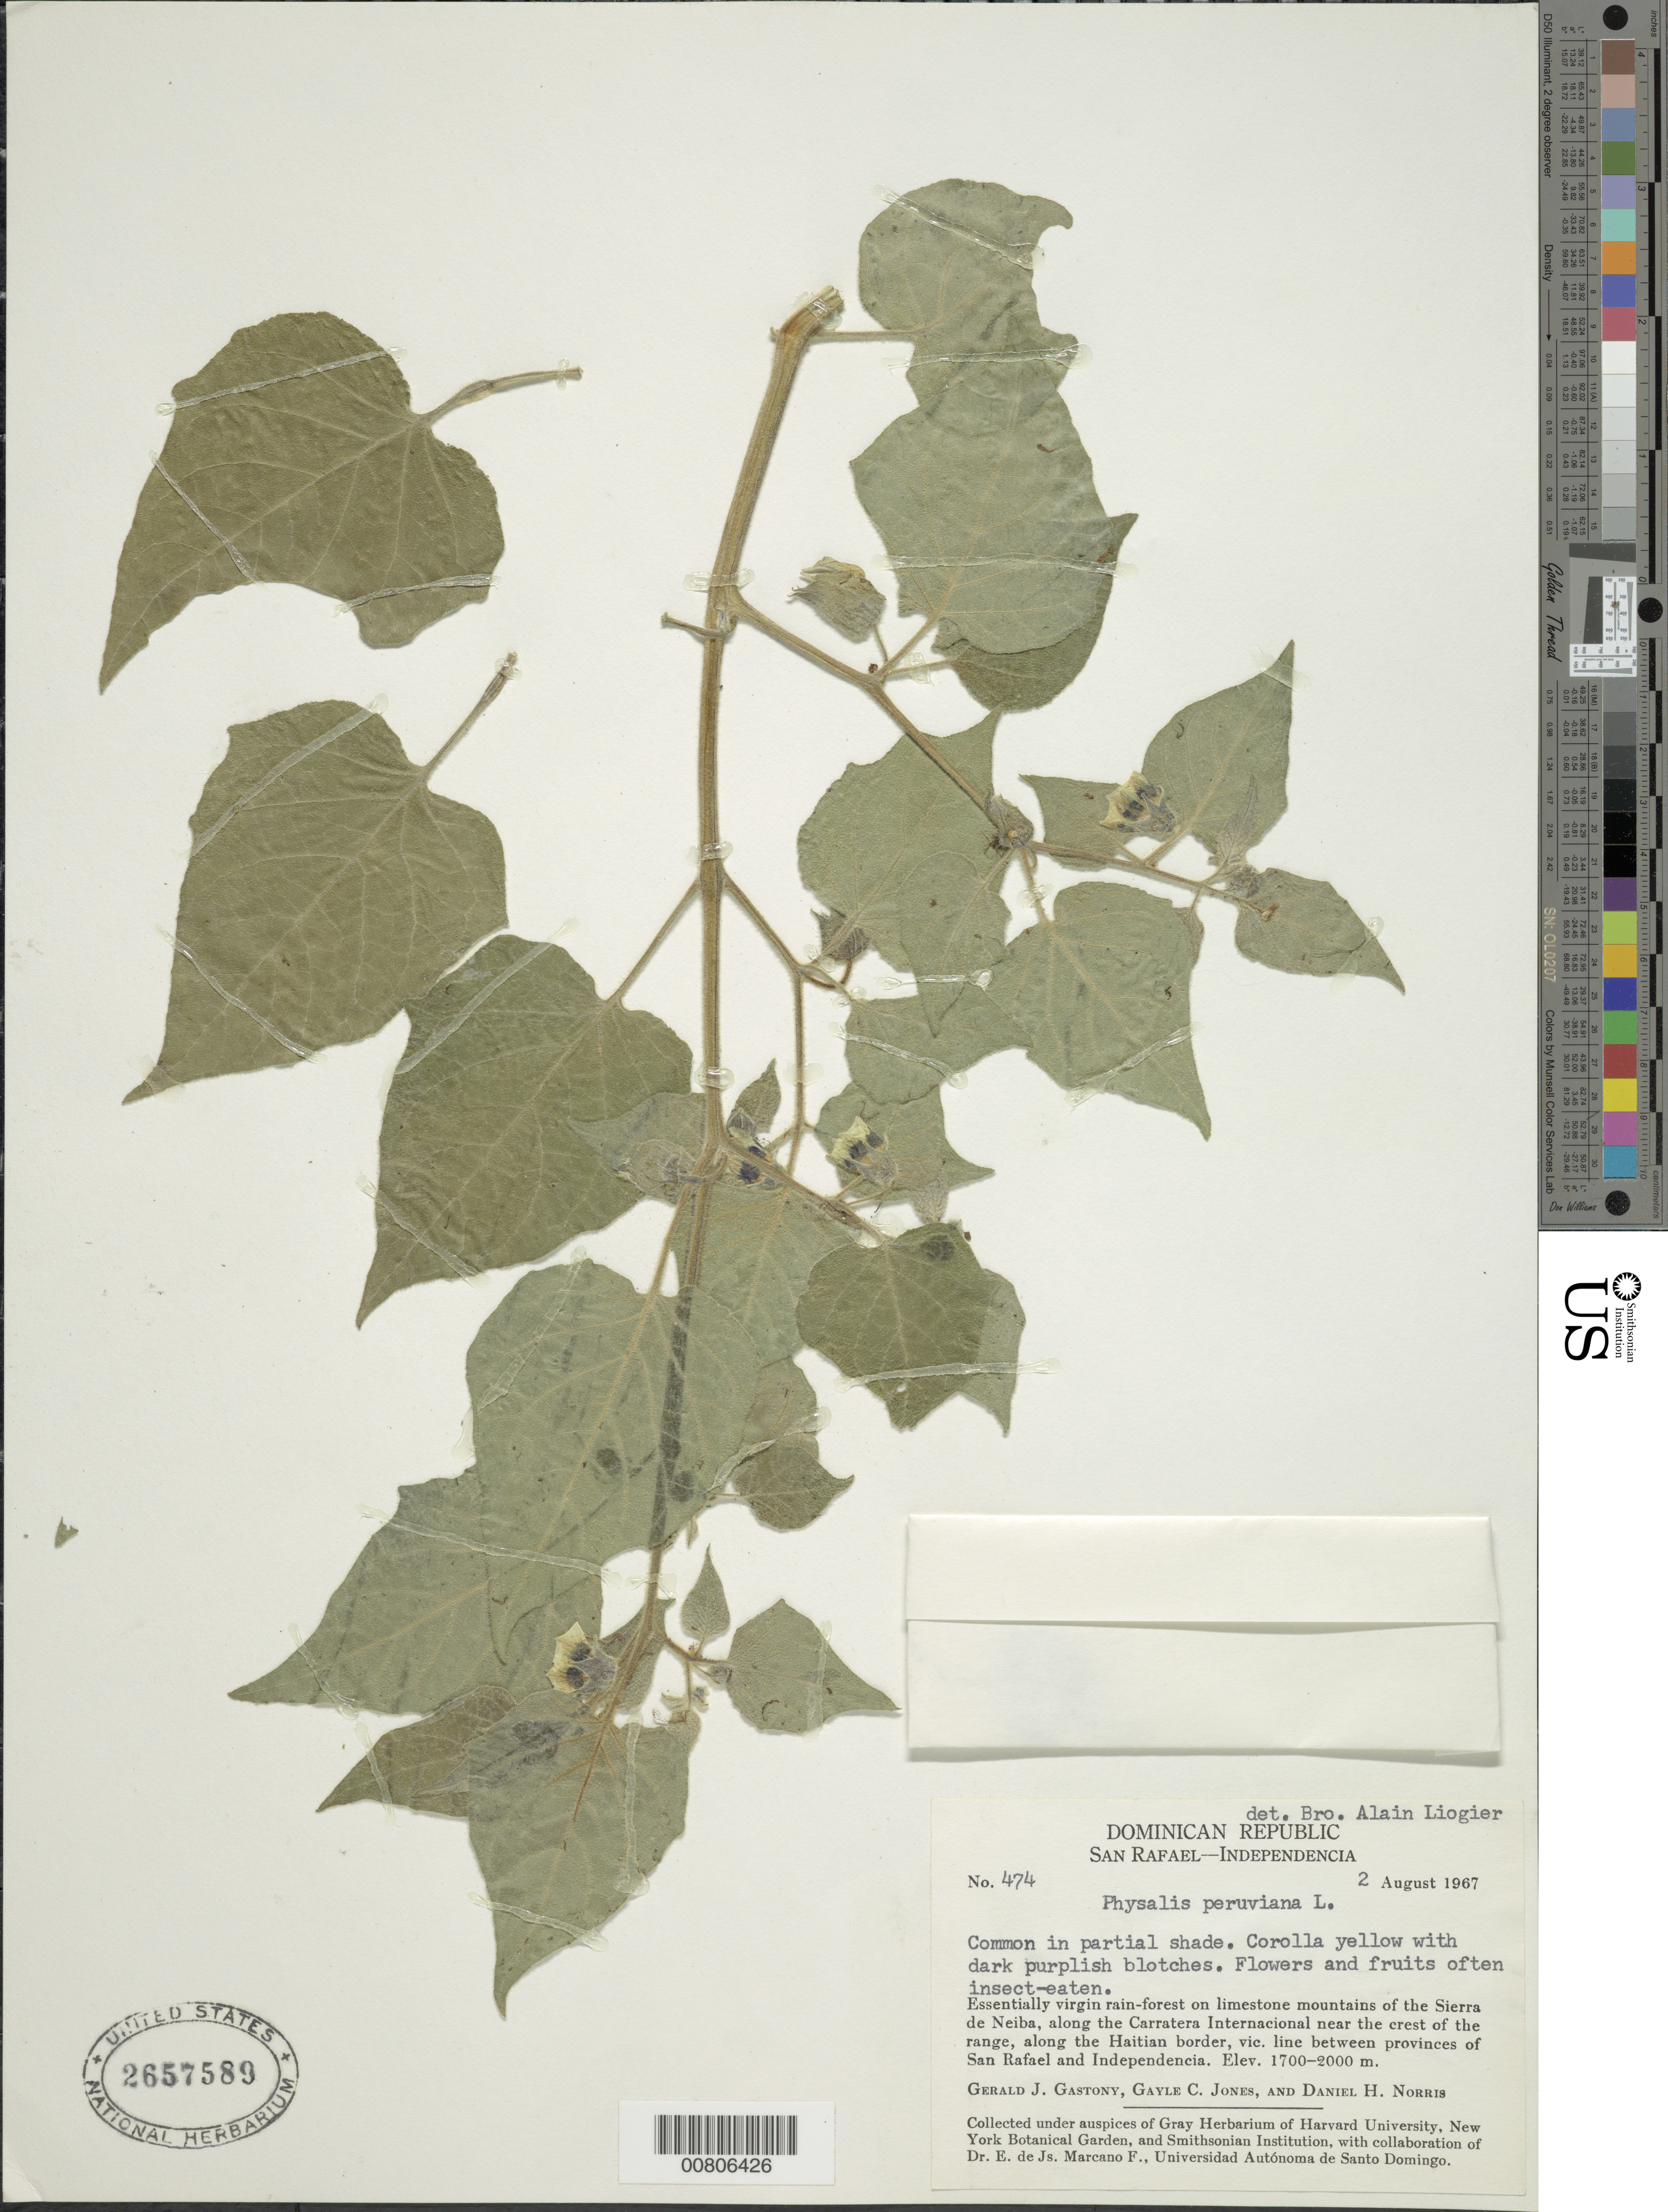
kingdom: Plantae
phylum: Tracheophyta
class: Magnoliopsida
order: Solanales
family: Solanaceae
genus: Physalis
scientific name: Physalis peruviana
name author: L.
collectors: G. Gastony, G. C. Jones & D. H. Norris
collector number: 474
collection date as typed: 02 Aug 1967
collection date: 1967-08-02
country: Dominican Republic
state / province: Independencia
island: Hispaniola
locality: Sierra de Neiba, along the Carratera Internacional near the crest of the range, along the Haitian border, vic. line between provinces of San Rafael and Independencia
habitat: Vigin rainforest on limestone mountains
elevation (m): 1700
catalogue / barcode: US 2657589